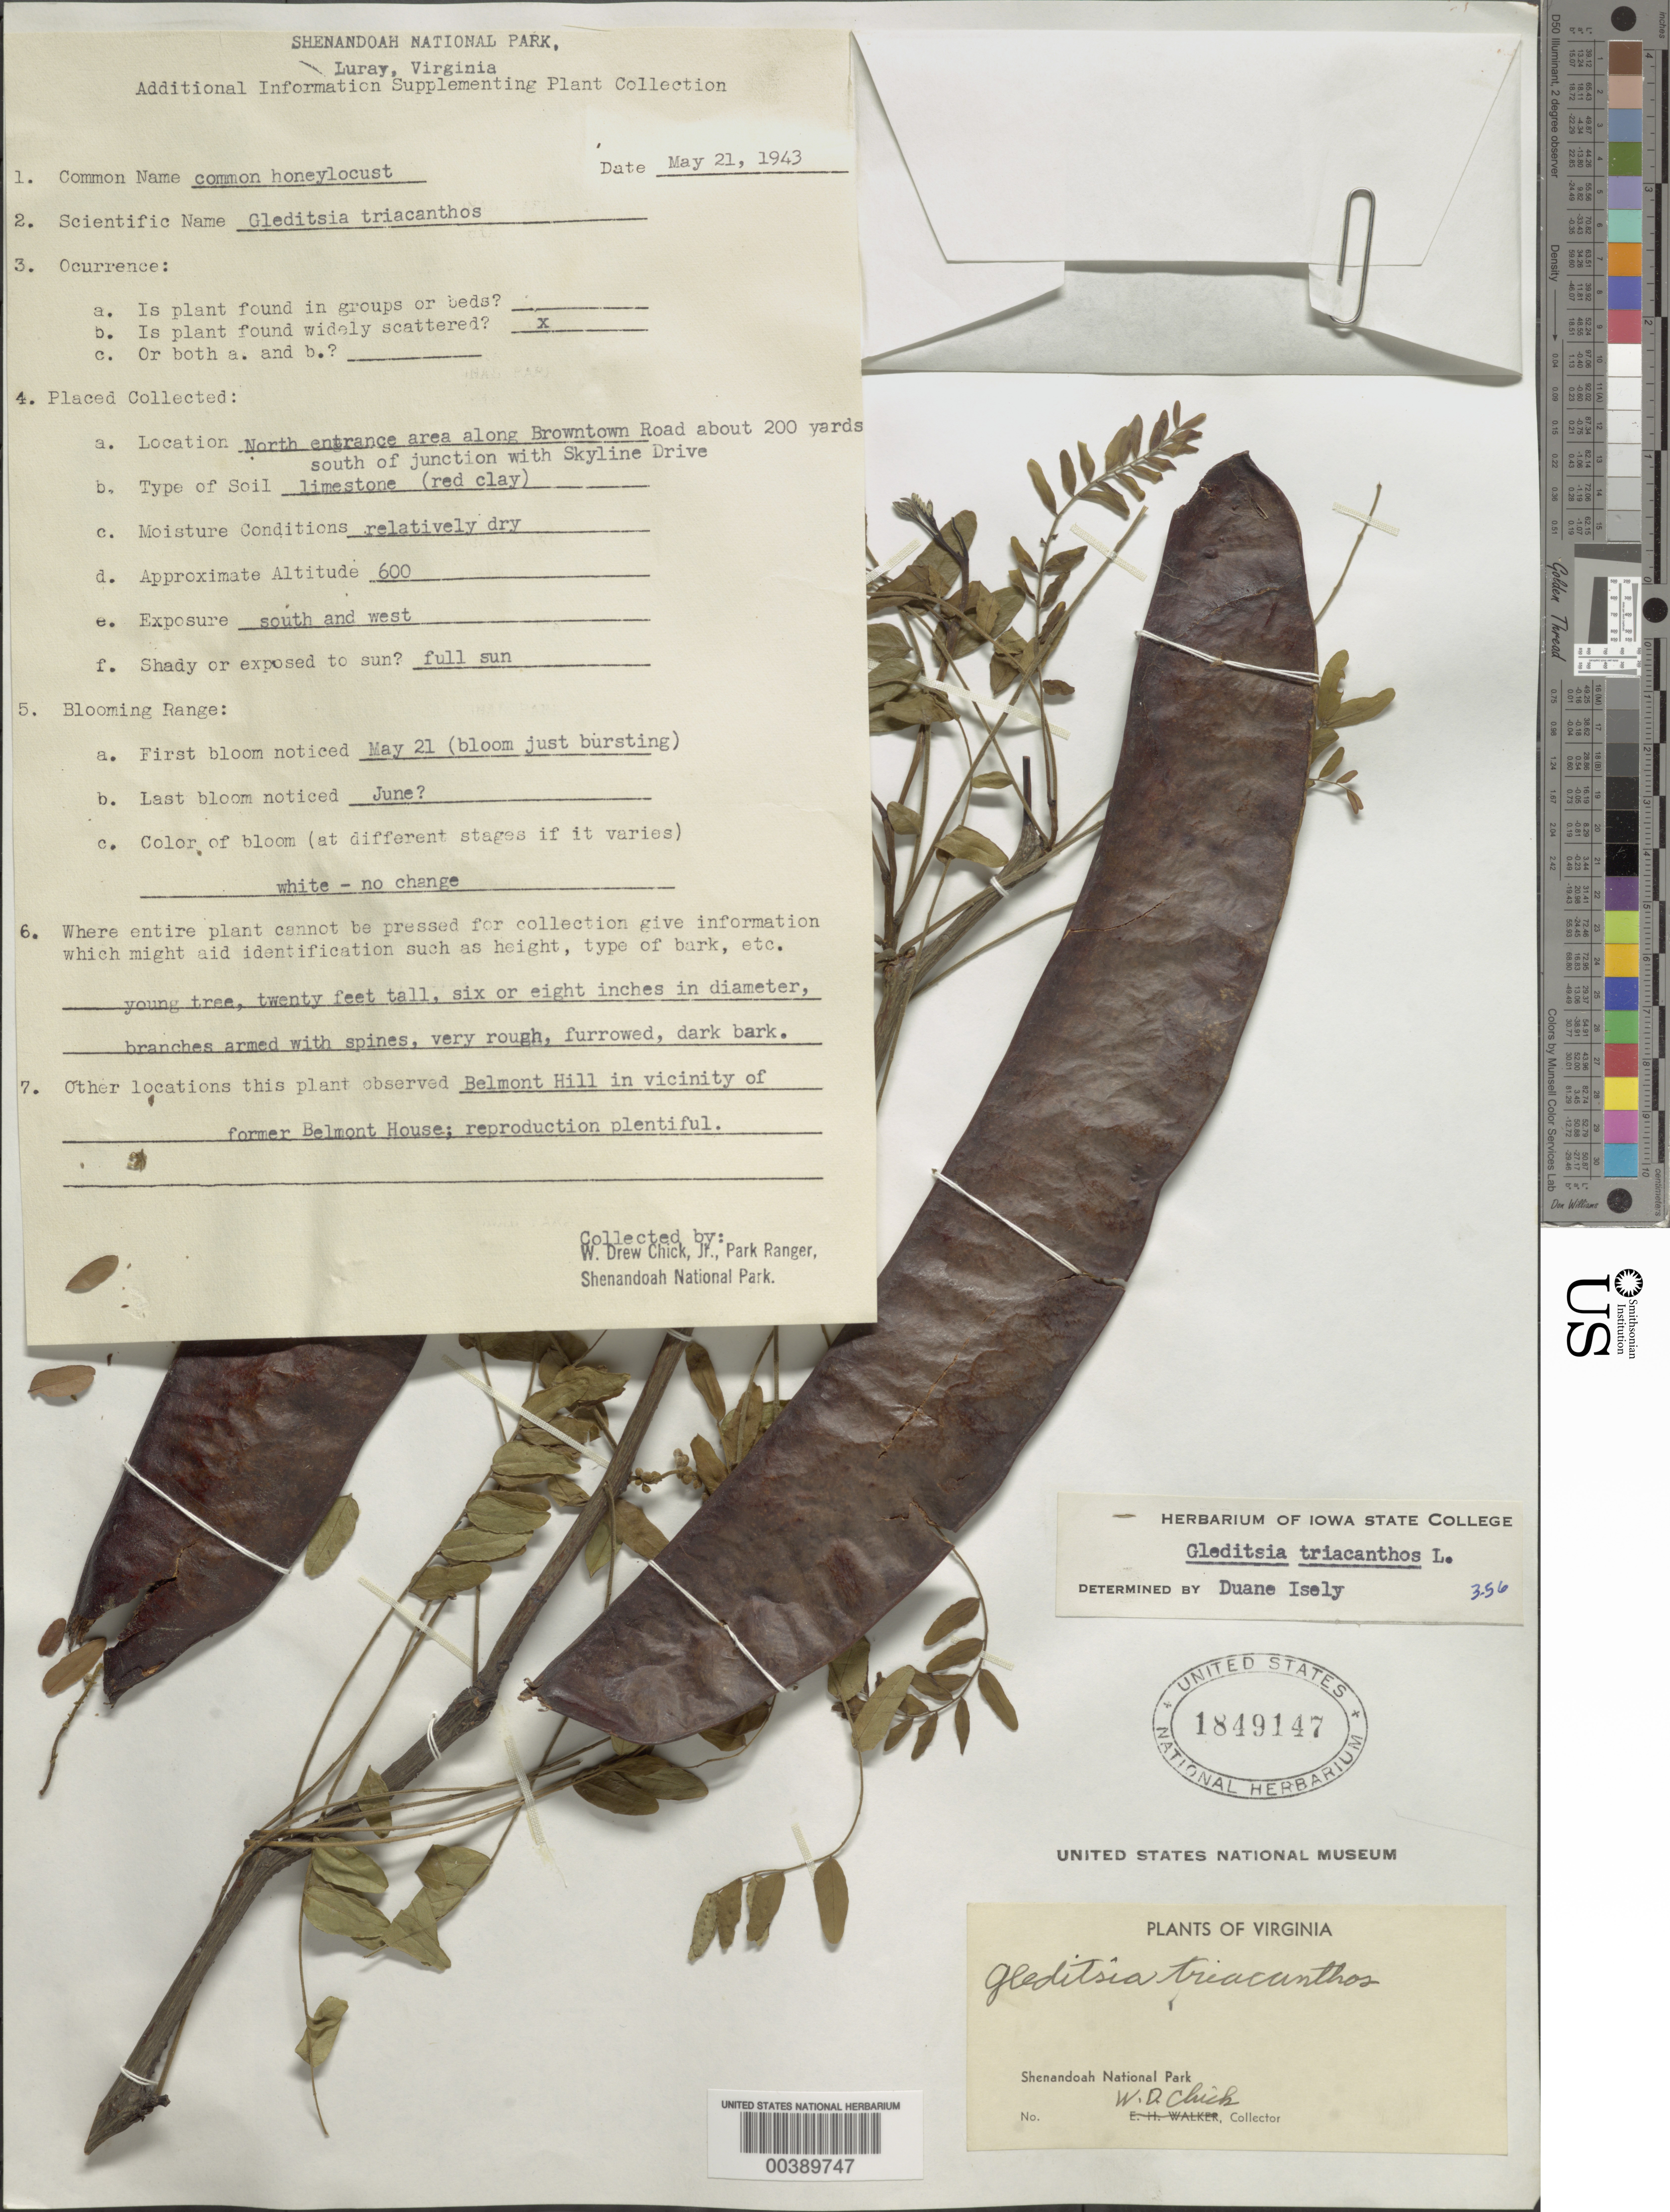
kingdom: Plantae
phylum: Tracheophyta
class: Magnoliopsida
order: Fabales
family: Fabaceae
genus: Gleditsia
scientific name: Gleditsia triacanthos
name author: L.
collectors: W. Chick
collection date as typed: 21 May 1943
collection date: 1943-05-21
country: United States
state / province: Virginia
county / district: Warren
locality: Shenandoah National Park; N entrance area along Browntown Road about 200 yards S of junction of US 340 and Skyline Drive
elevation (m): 183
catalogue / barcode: US 1849147